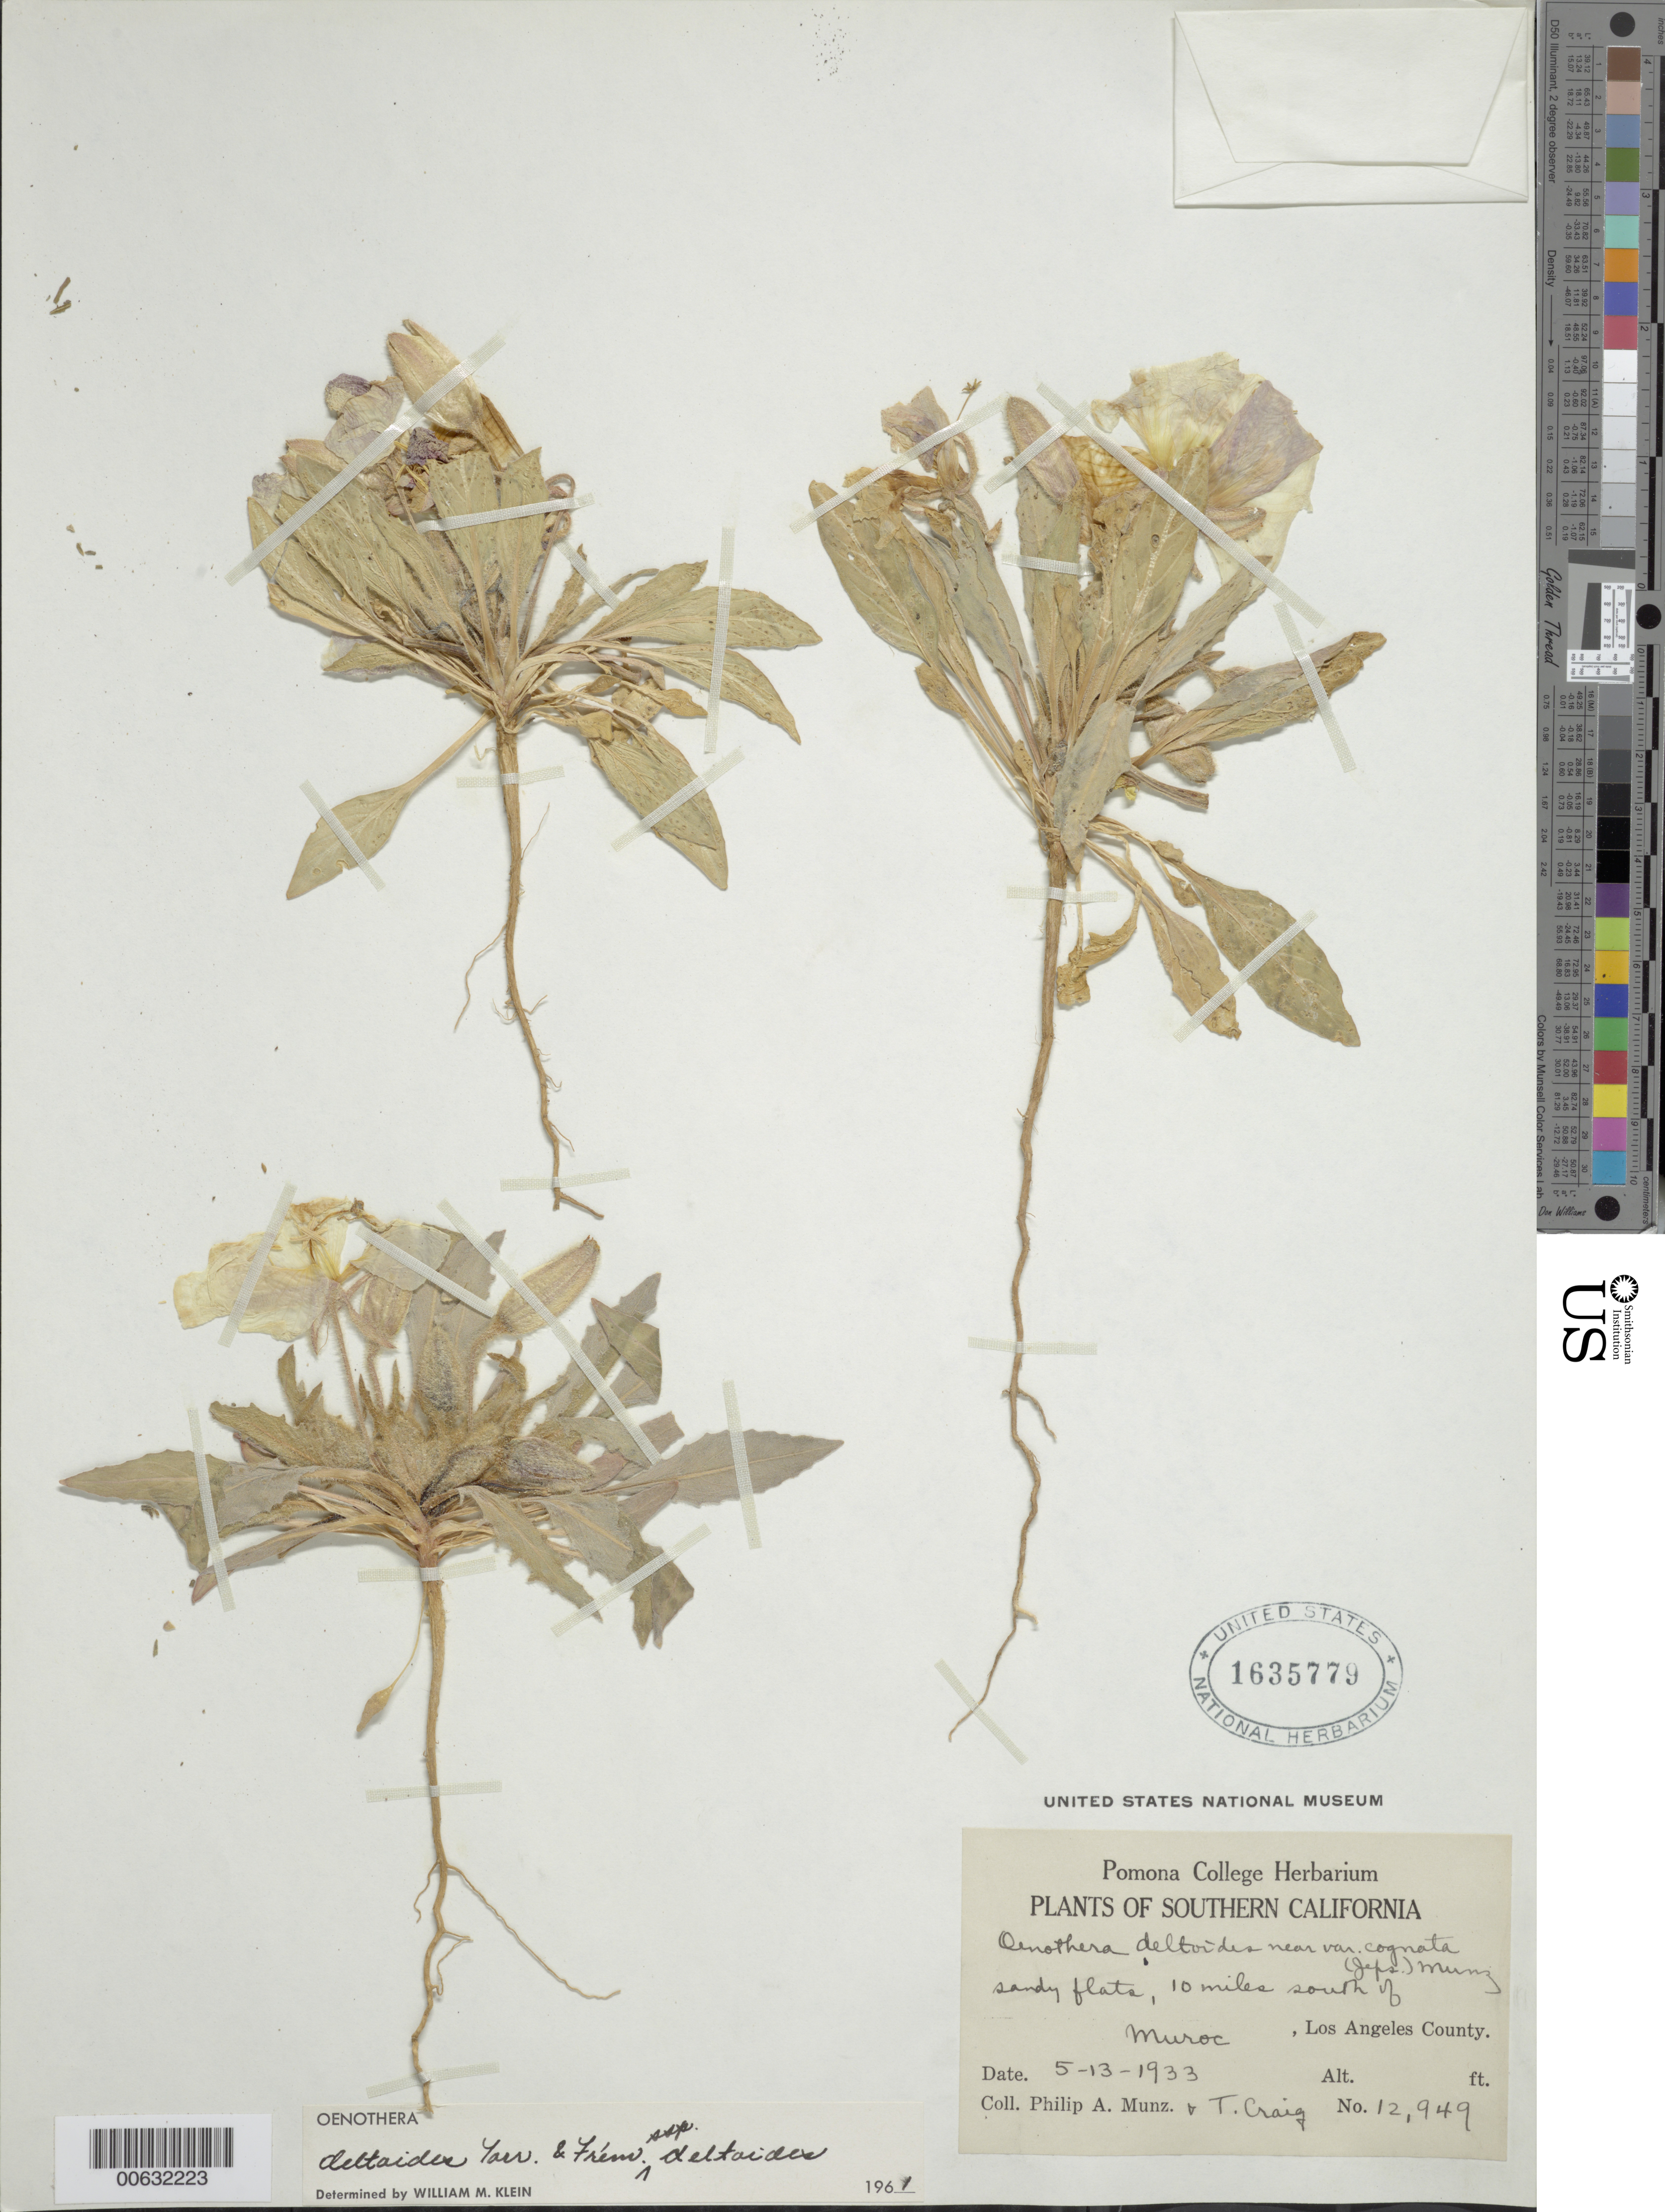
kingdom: Plantae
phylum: Tracheophyta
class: Magnoliopsida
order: Myrtales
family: Onagraceae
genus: Oenothera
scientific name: Oenothera deltoides subsp. deltoides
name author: Torr. & Frém.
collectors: P. A. Munz & T. Craig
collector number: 12949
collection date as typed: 13 May 1933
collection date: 1933-05-13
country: United States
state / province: California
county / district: Los Angeles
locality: Muroc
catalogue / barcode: US 1635779